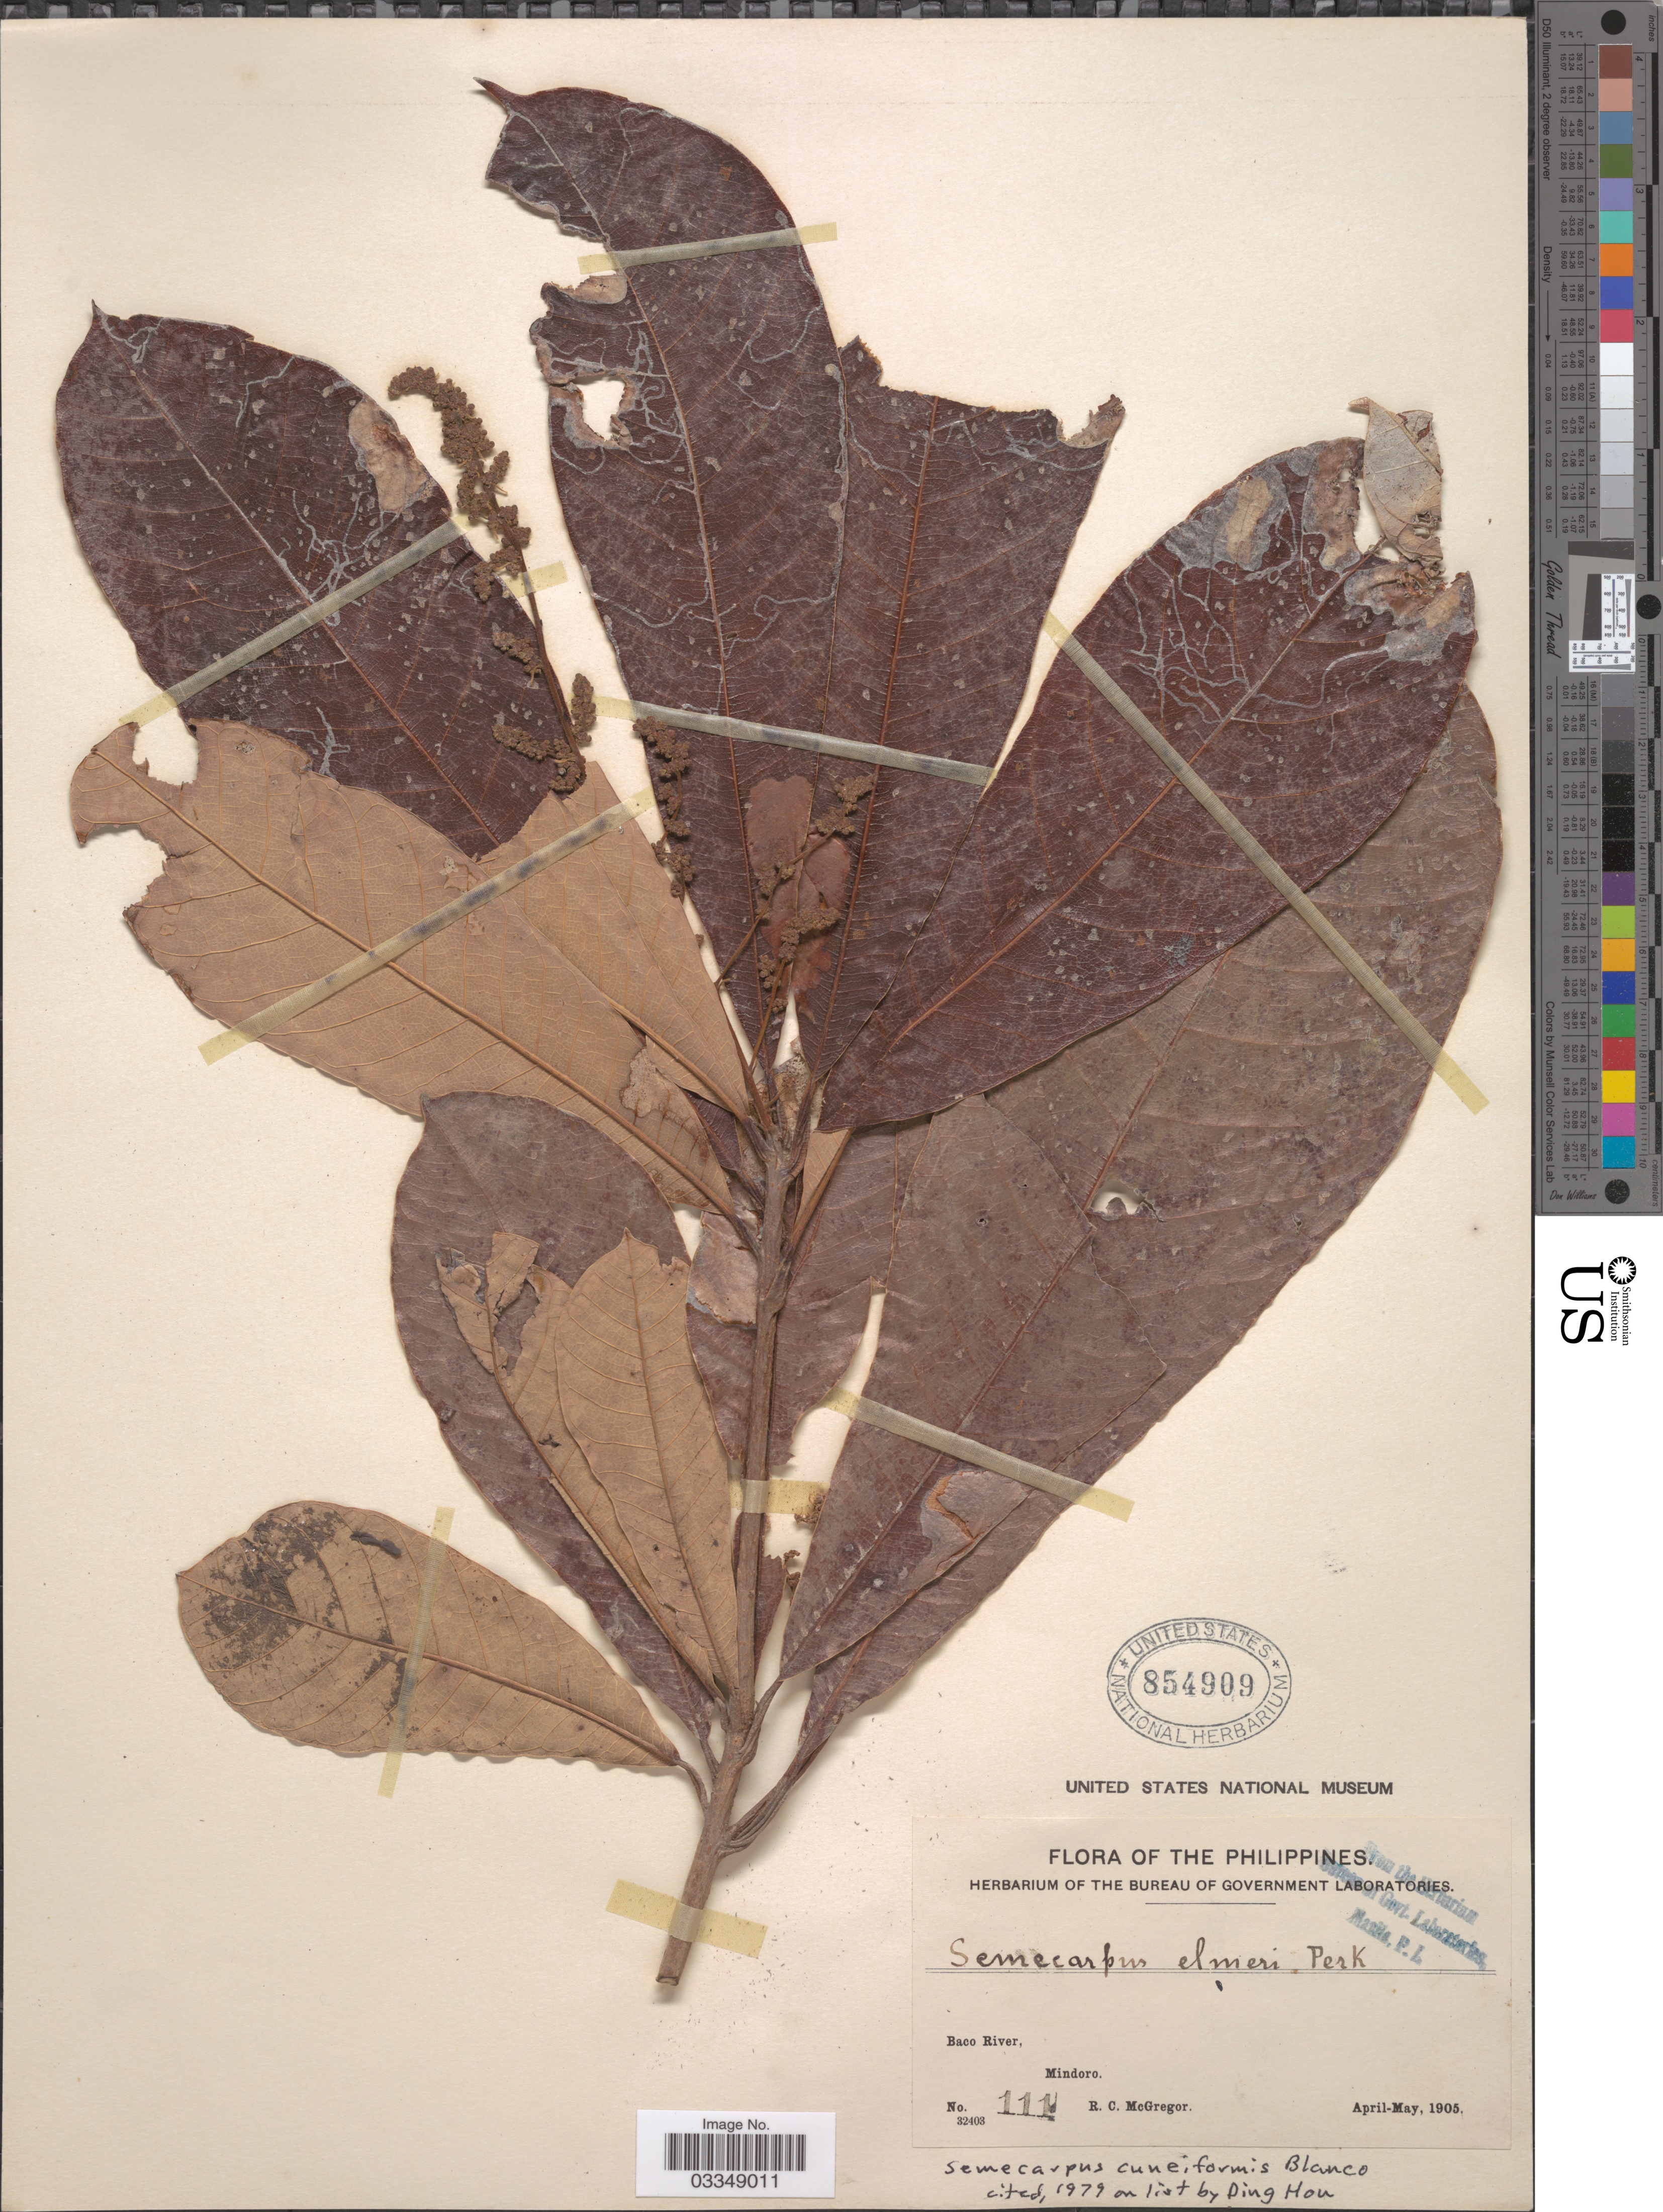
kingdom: Plantae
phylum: Tracheophyta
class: Magnoliopsida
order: Sapindales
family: Anacardiaceae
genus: Semecarpus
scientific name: Semecarpus cuneiformis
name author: Blanco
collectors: R. C. McGregor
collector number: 111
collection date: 1905-04/1905-05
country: Philippines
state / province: Mimaropa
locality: Baco River, Mindoro.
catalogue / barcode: US 854909